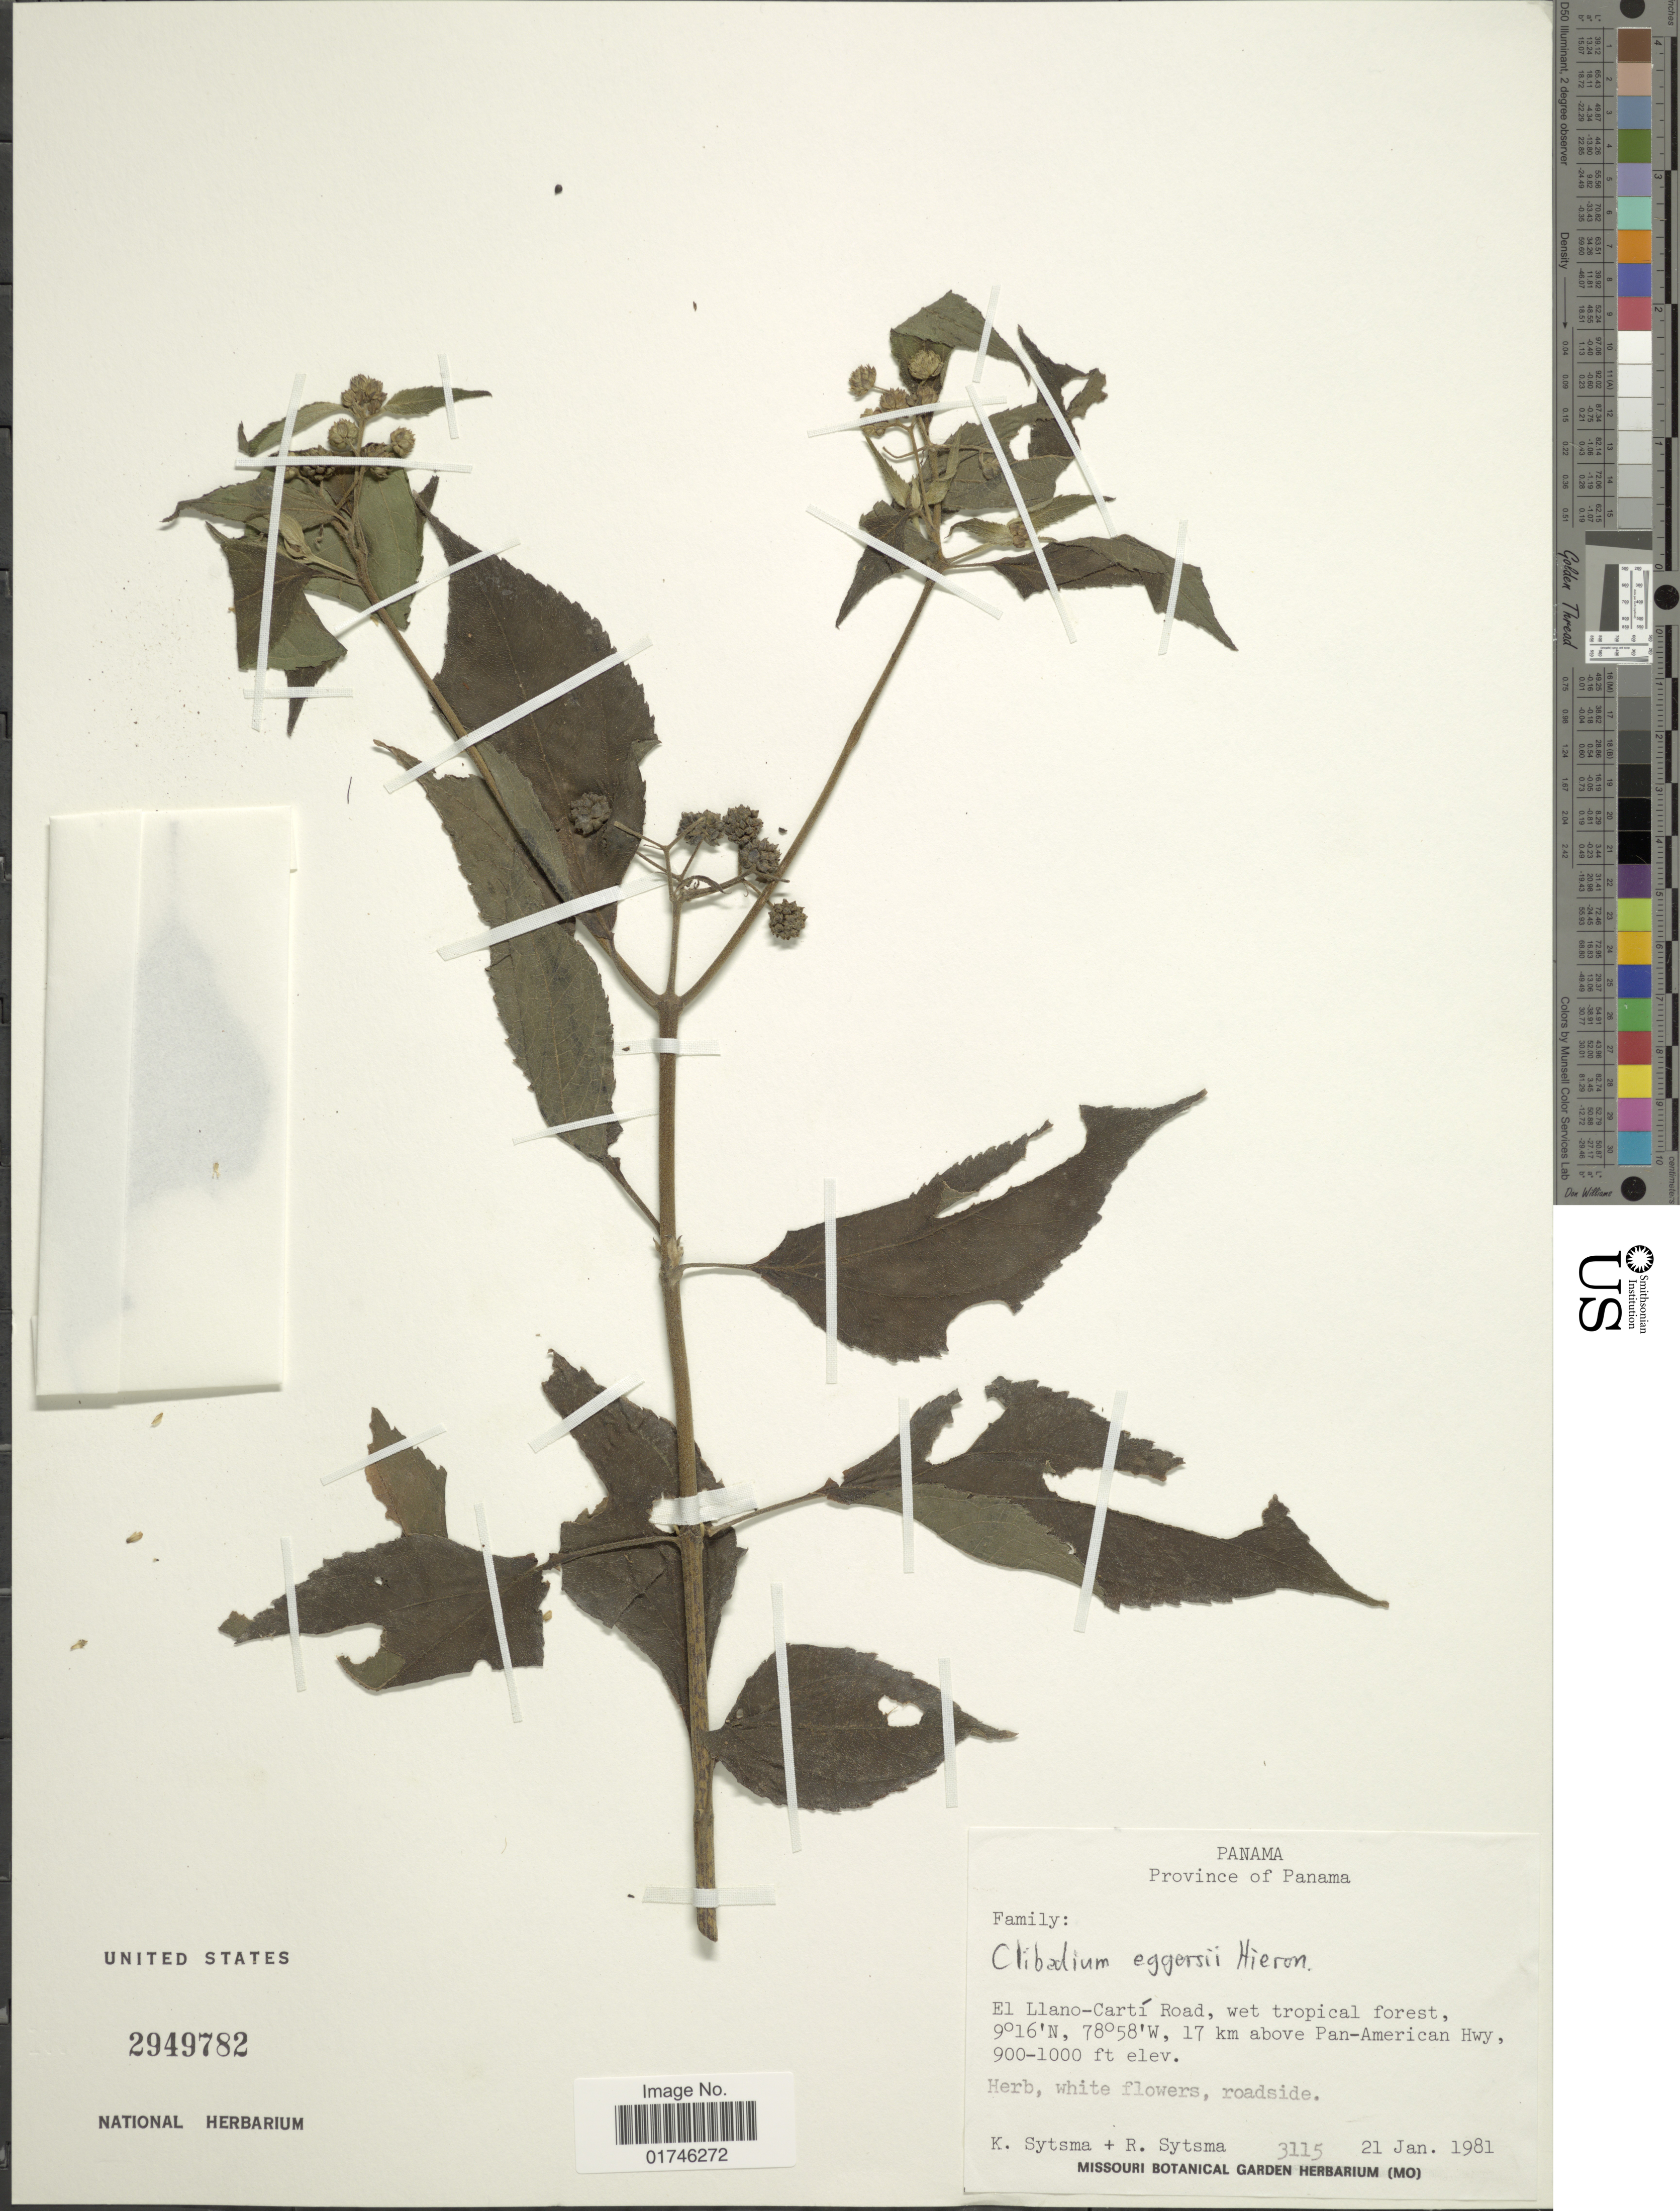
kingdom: Plantae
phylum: Tracheophyta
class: Magnoliopsida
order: Asterales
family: Asteraceae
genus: Clibadium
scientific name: Clibadium polygynum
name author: S.F. Blake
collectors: K. J. Sytsma & R. Sytsma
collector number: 3115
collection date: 1981-01-21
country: Panama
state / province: Panamá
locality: Province of Panama. El Llano-Carti Road, wet tropical forest. 17 km above Pan- American Hwy.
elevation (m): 900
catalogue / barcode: US 2949782